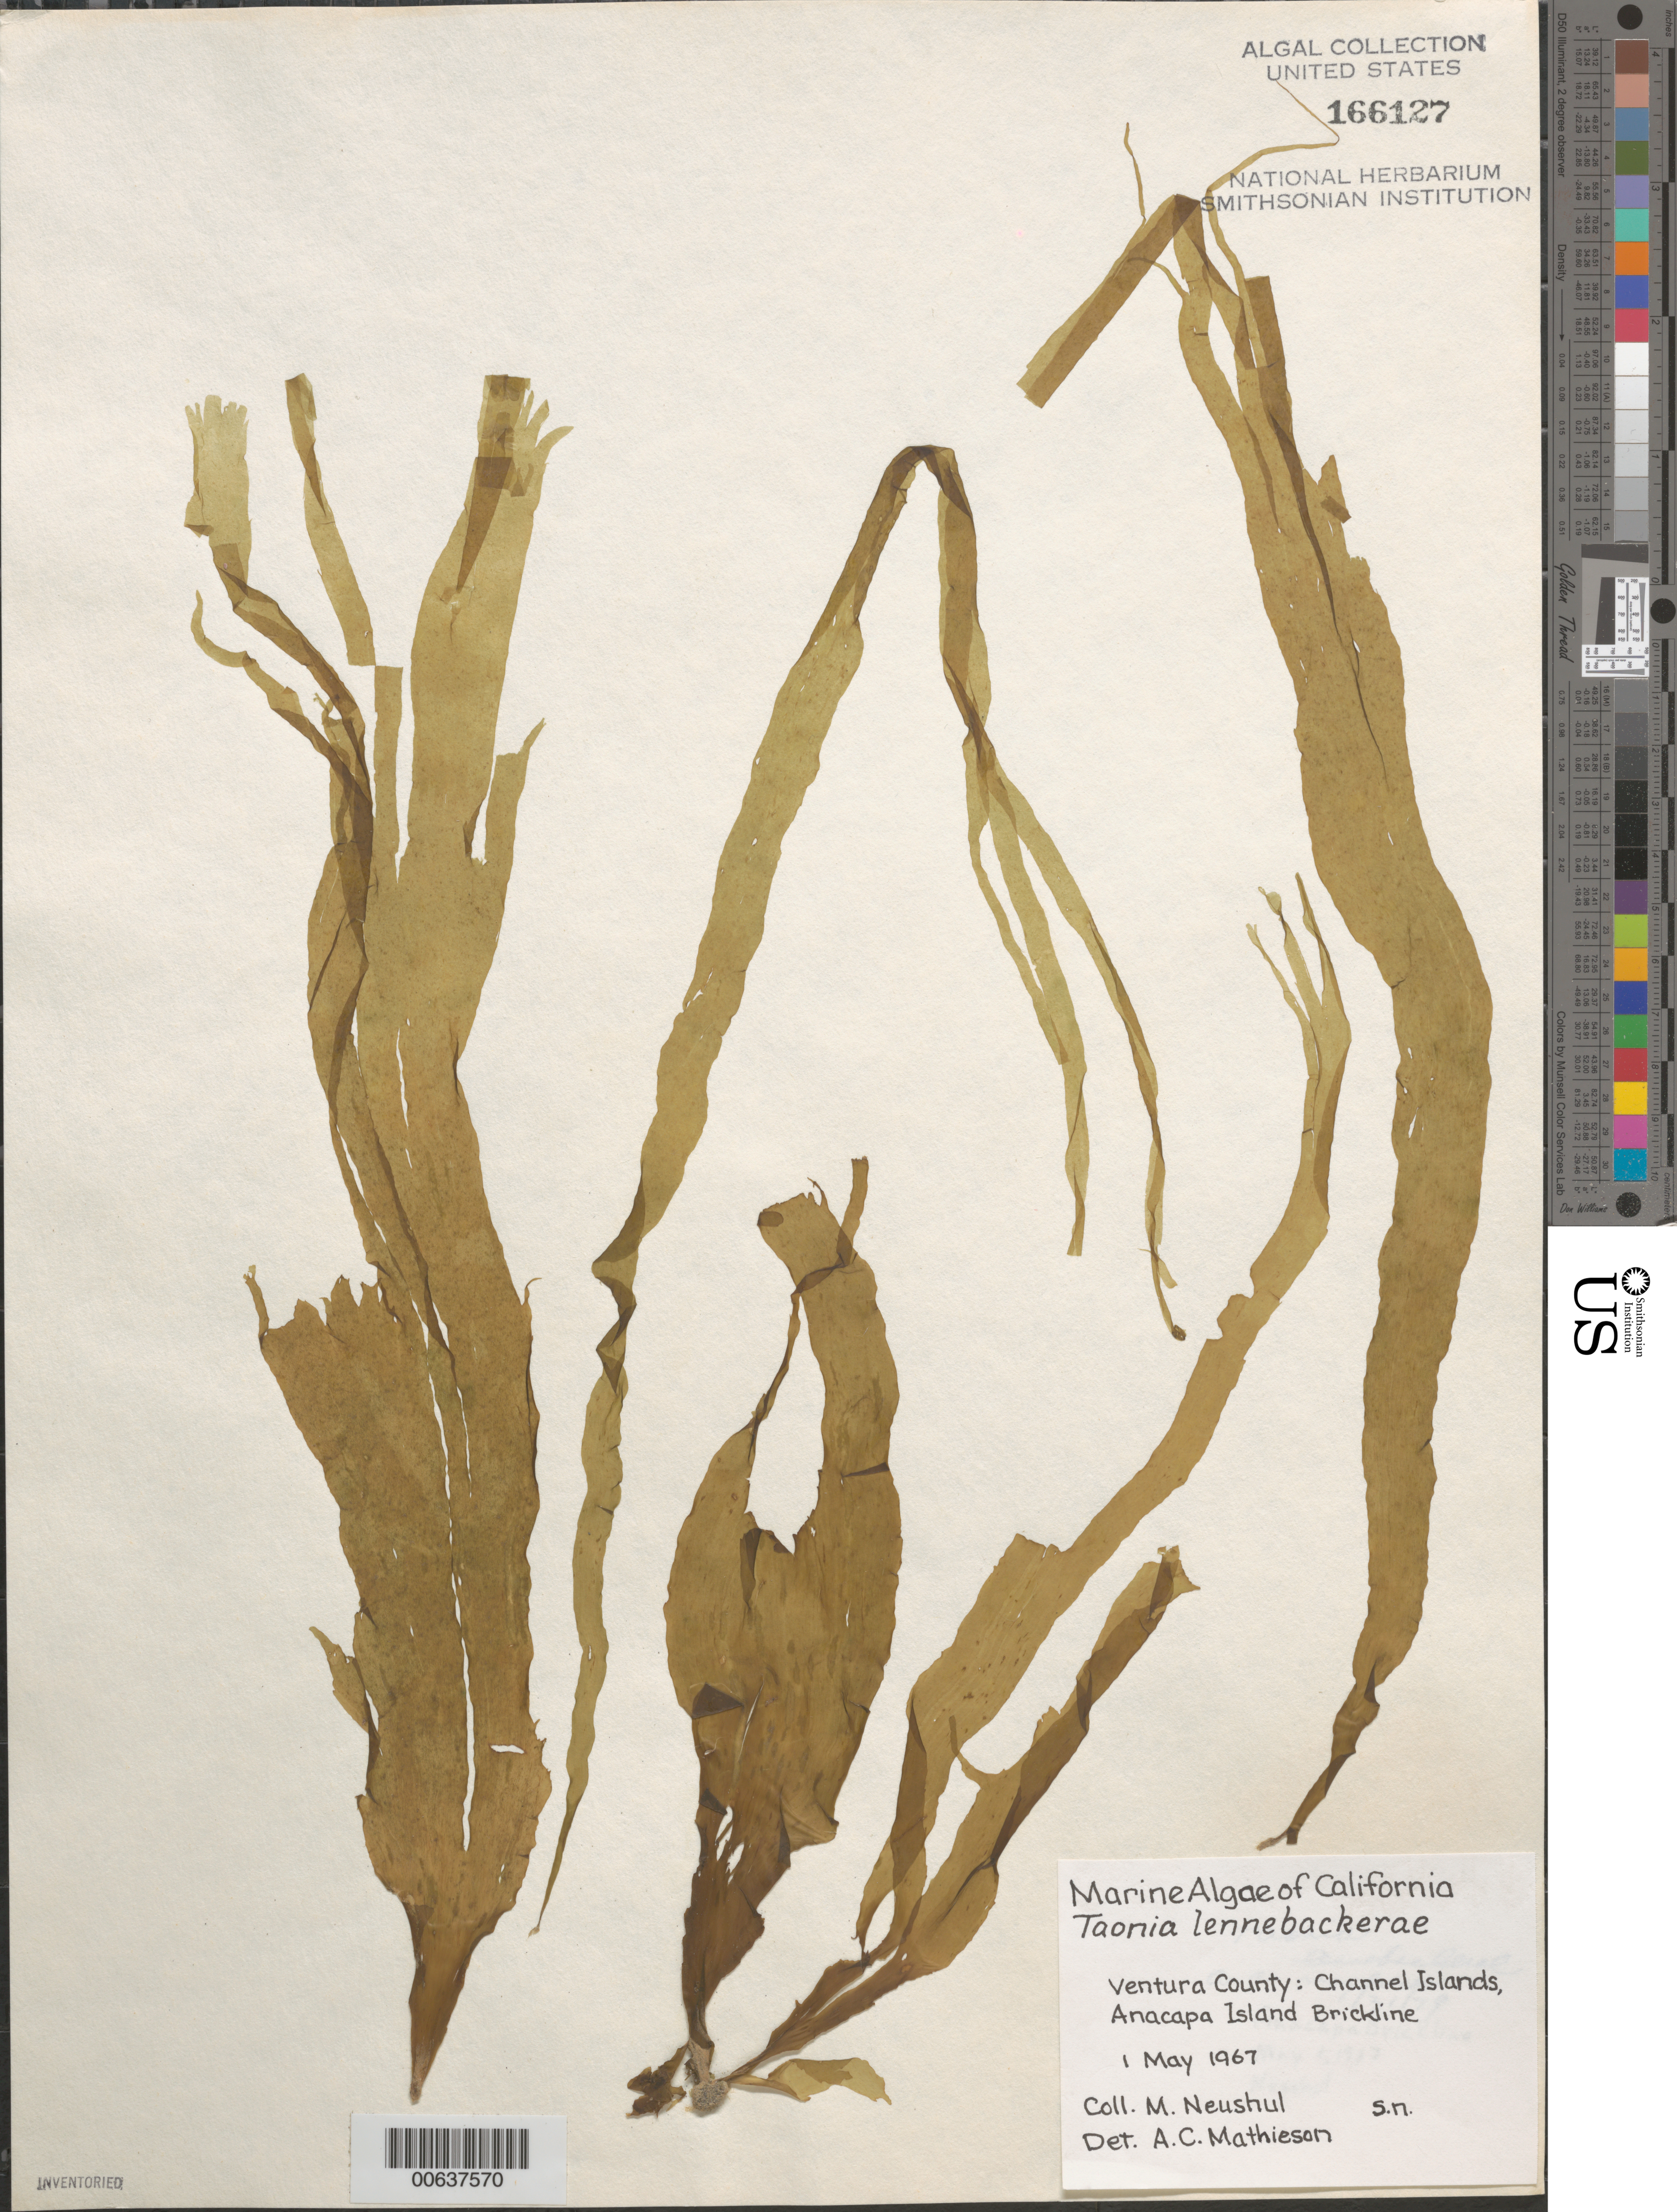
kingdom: Chromista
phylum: Ochrophyta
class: Phaeophyceae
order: Dictyotales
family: Dictyotaceae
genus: Taonia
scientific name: Taonia lennebackerae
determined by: Mathieson, A. C.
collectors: M. Neushul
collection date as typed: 01 May 1967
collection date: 1967-05-01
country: United States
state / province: California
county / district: Ventura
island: Anacapa Island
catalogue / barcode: US 166127